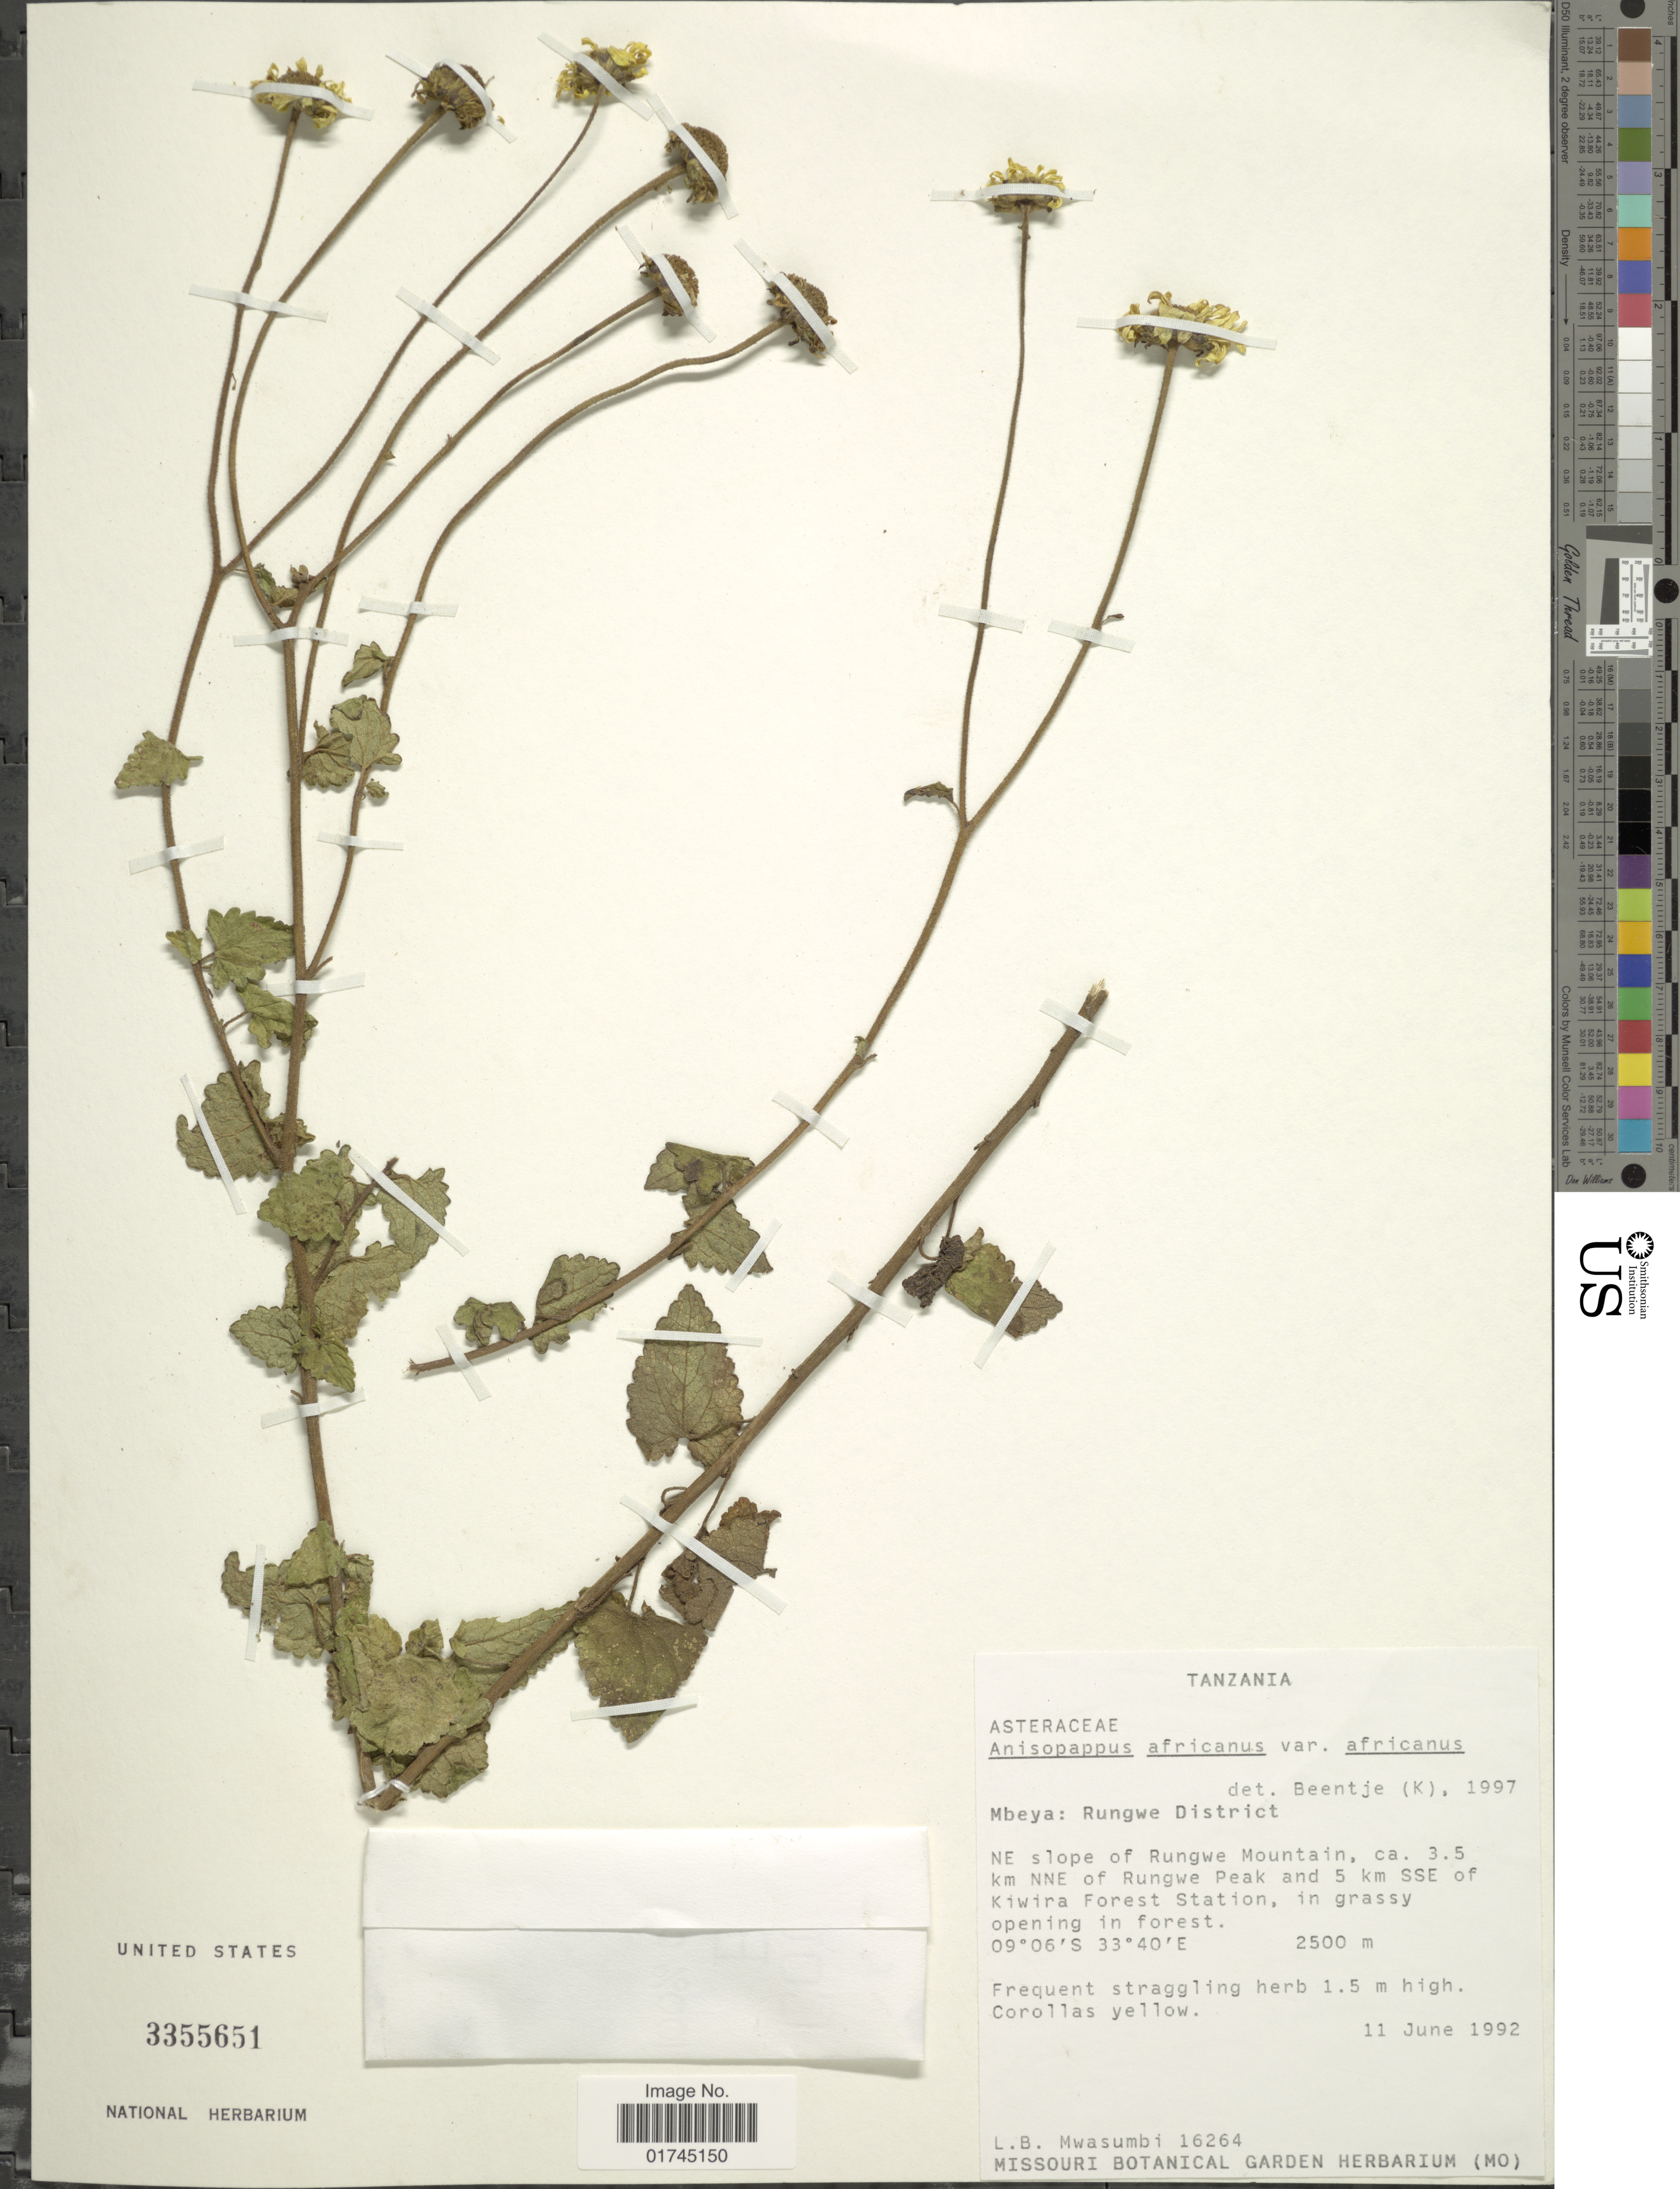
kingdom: Plantae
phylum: Tracheophyta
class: Magnoliopsida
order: Asterales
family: Asteraceae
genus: Anisopappus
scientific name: Anisopappus africanus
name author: (Hook. f.) Oliv. & Hiern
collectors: L. Mwasumbi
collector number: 16264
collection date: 1992-06-11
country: Tanzania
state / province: Mbeya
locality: Rungwe District, NE slope of Rungwe Mountain, ca. 3.5 km NNE of Rungwe Peak and 5 km SSE of Kiwira Forest Station, in grassy opening in forest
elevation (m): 2500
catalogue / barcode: US 3355651